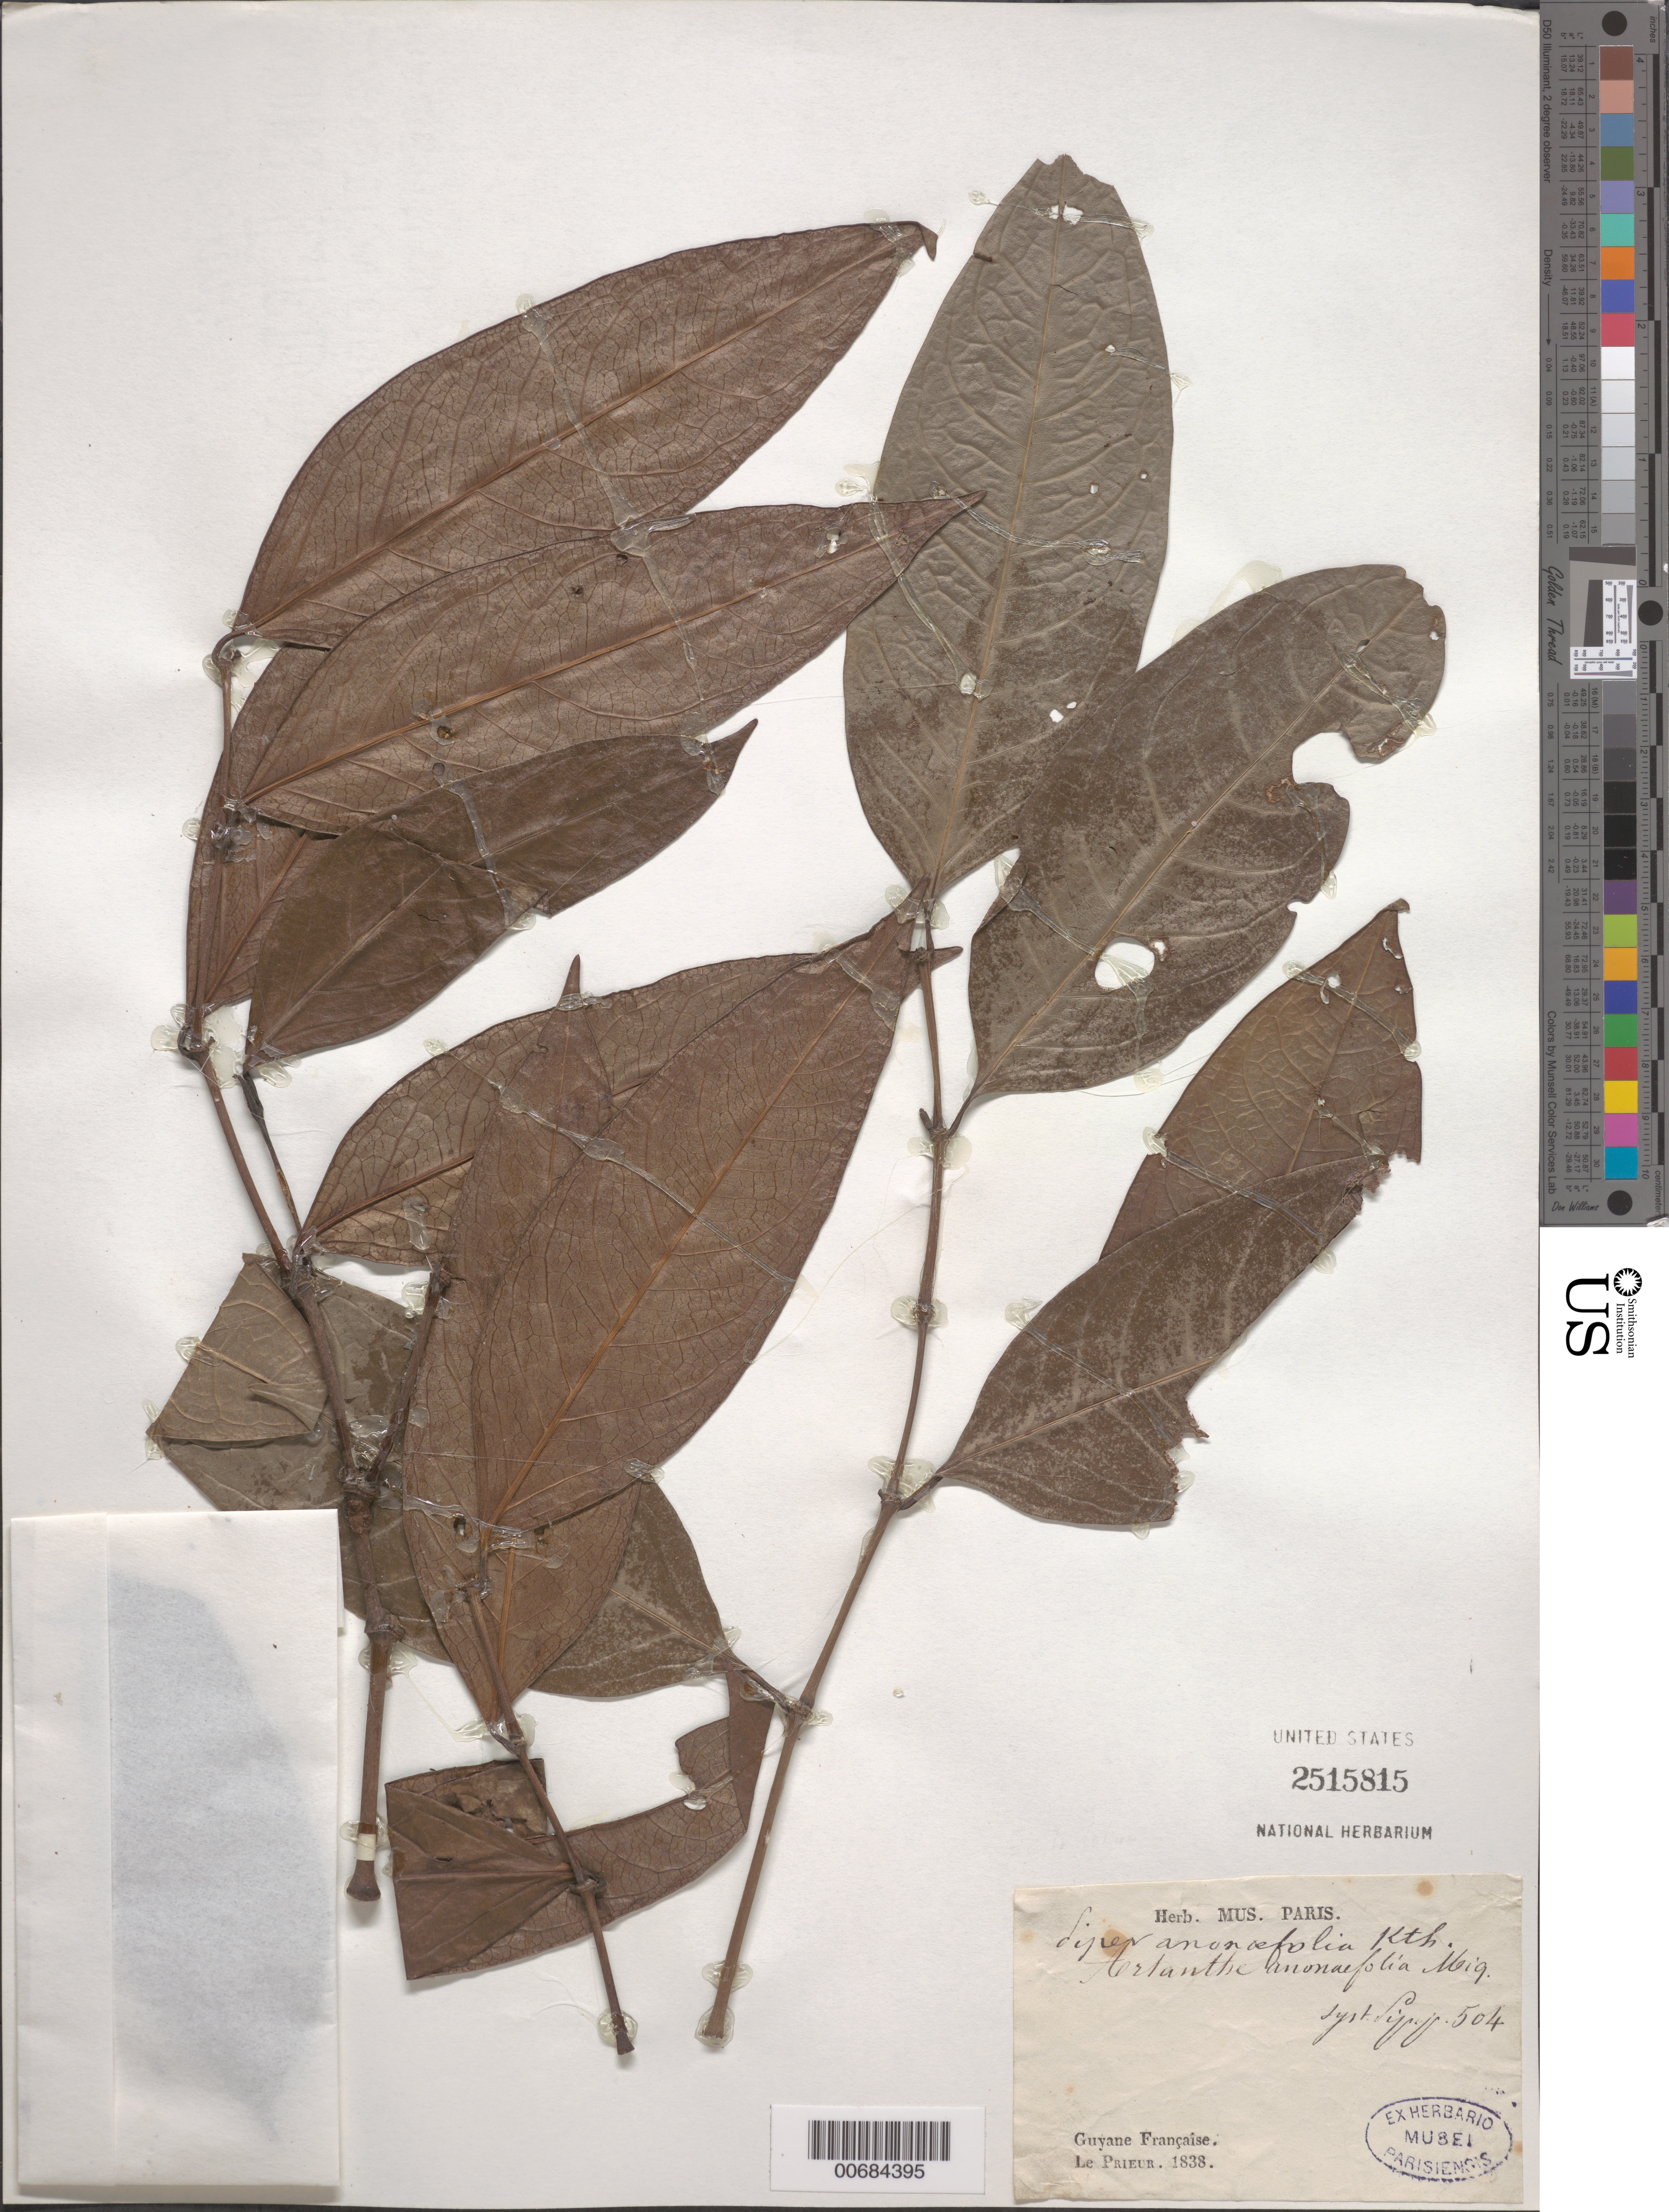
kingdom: Plantae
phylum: Tracheophyta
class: Magnoliopsida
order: Piperales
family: Piperaceae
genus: Piper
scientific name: Piper anonifolium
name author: (Kunth) C. DC.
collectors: F. M. R. Leprieur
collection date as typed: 1838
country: French Guiana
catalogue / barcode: US 2515815